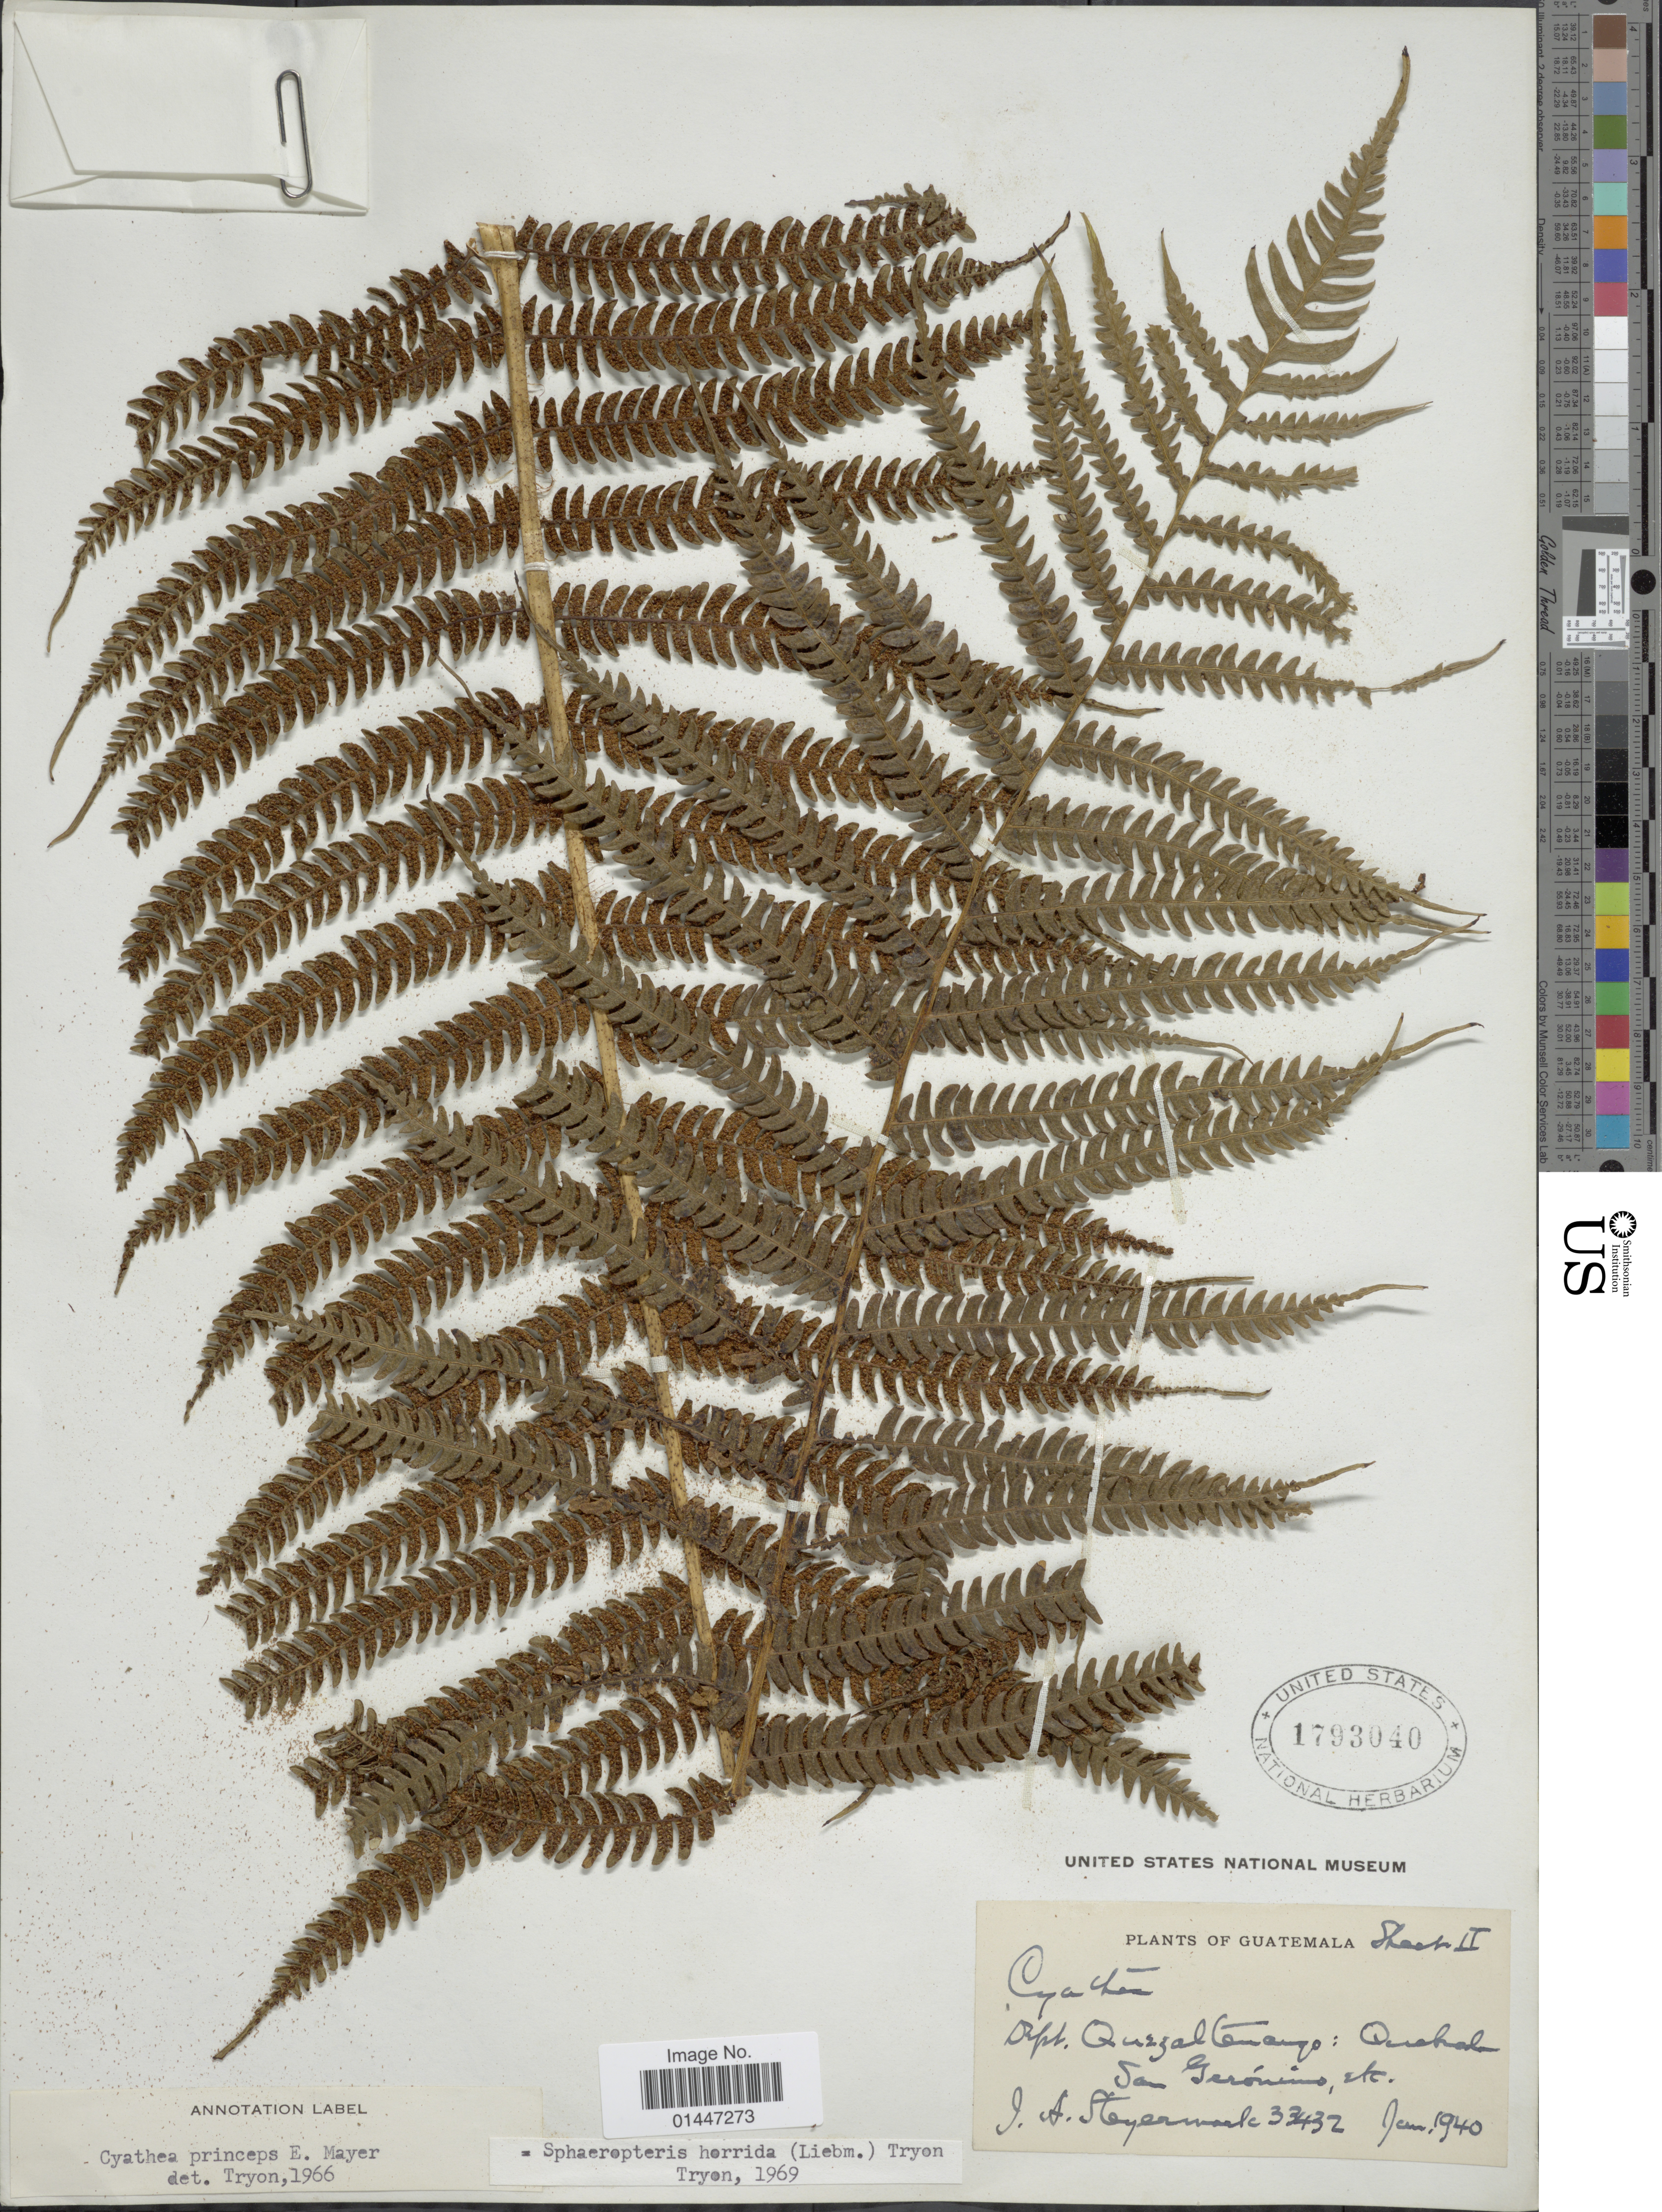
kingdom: Plantae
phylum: Tracheophyta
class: Polypodiopsida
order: Cyatheales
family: Cyatheaceae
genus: Sphaeropteris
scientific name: Sphaeropteris horrida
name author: (Liebm.) R.M. Tryon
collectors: J. Steyermark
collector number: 33432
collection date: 1940-01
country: Guatemala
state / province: Quetzaltenango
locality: Dept. Quezaltenango: Quebrada, San Geronimo, etc.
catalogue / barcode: US 1793040